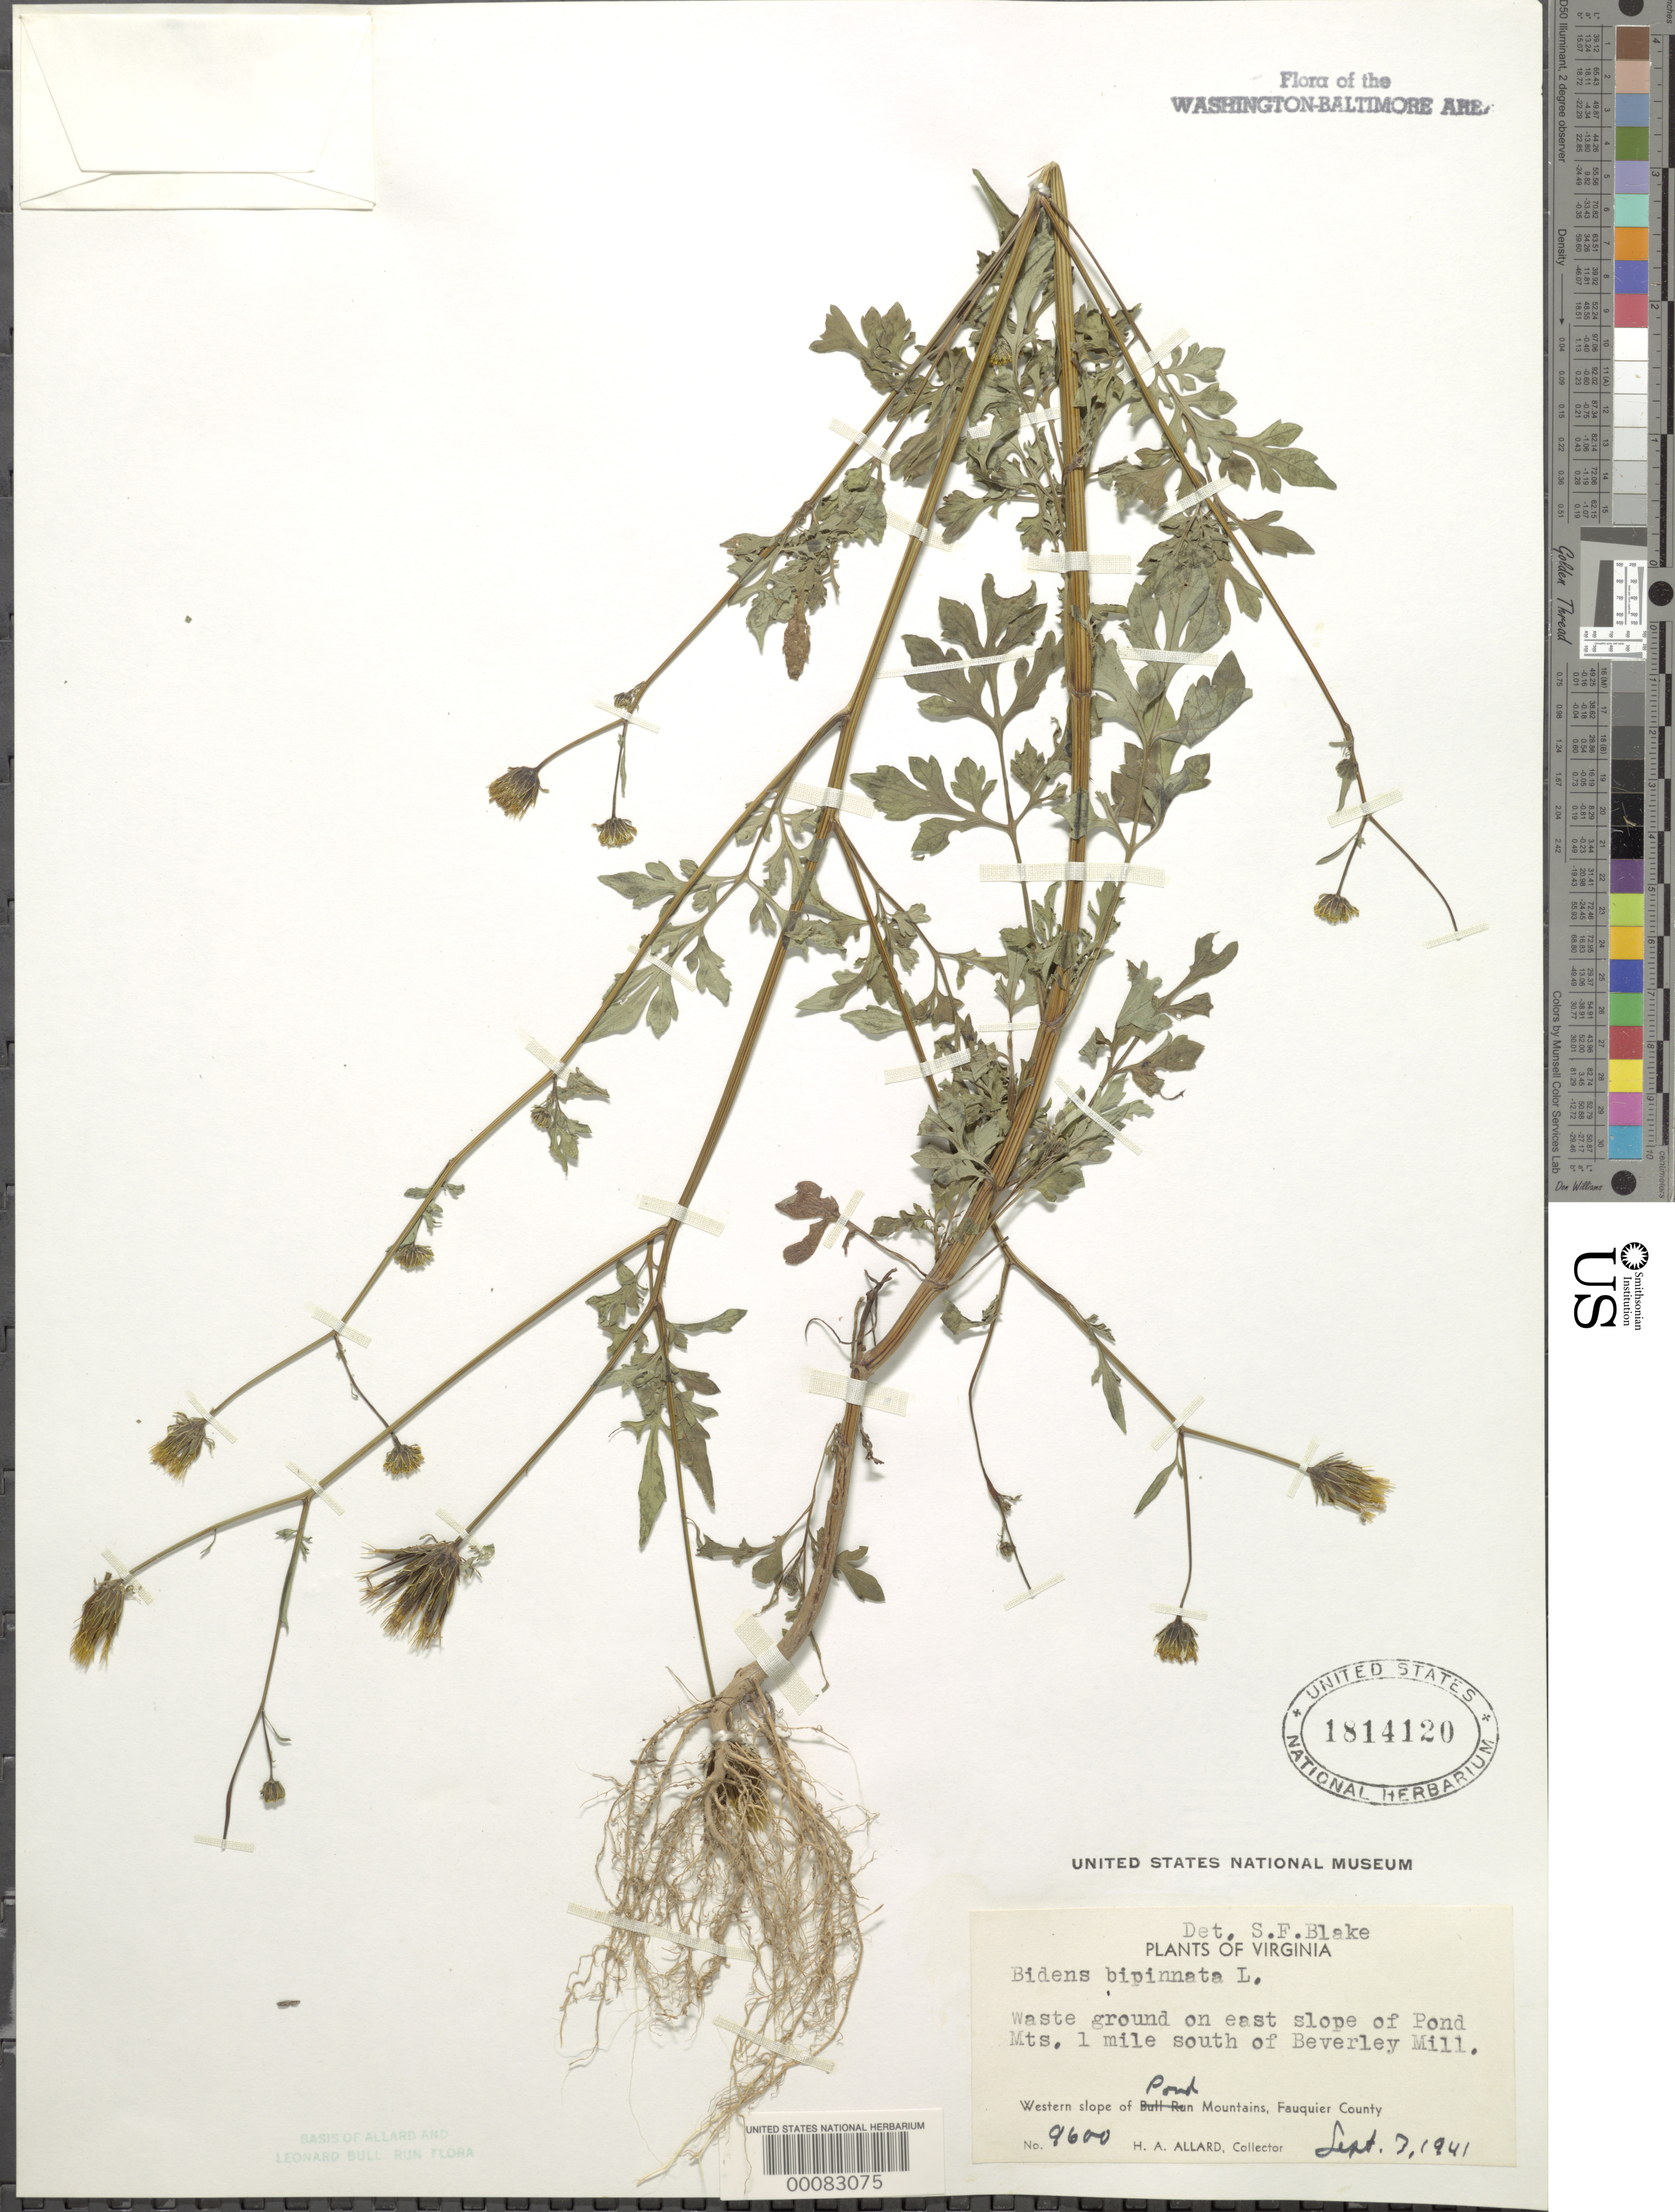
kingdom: Plantae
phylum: Tracheophyta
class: Magnoliopsida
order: Asterales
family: Asteraceae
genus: Bidens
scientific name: Bidens bipinnata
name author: L.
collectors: H. A. Allard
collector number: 9600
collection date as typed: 07 Sep 1941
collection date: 1941-09-07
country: United States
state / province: Virginia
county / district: Fauquier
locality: South of Beverley Mill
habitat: Waste ground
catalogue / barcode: US 1814120